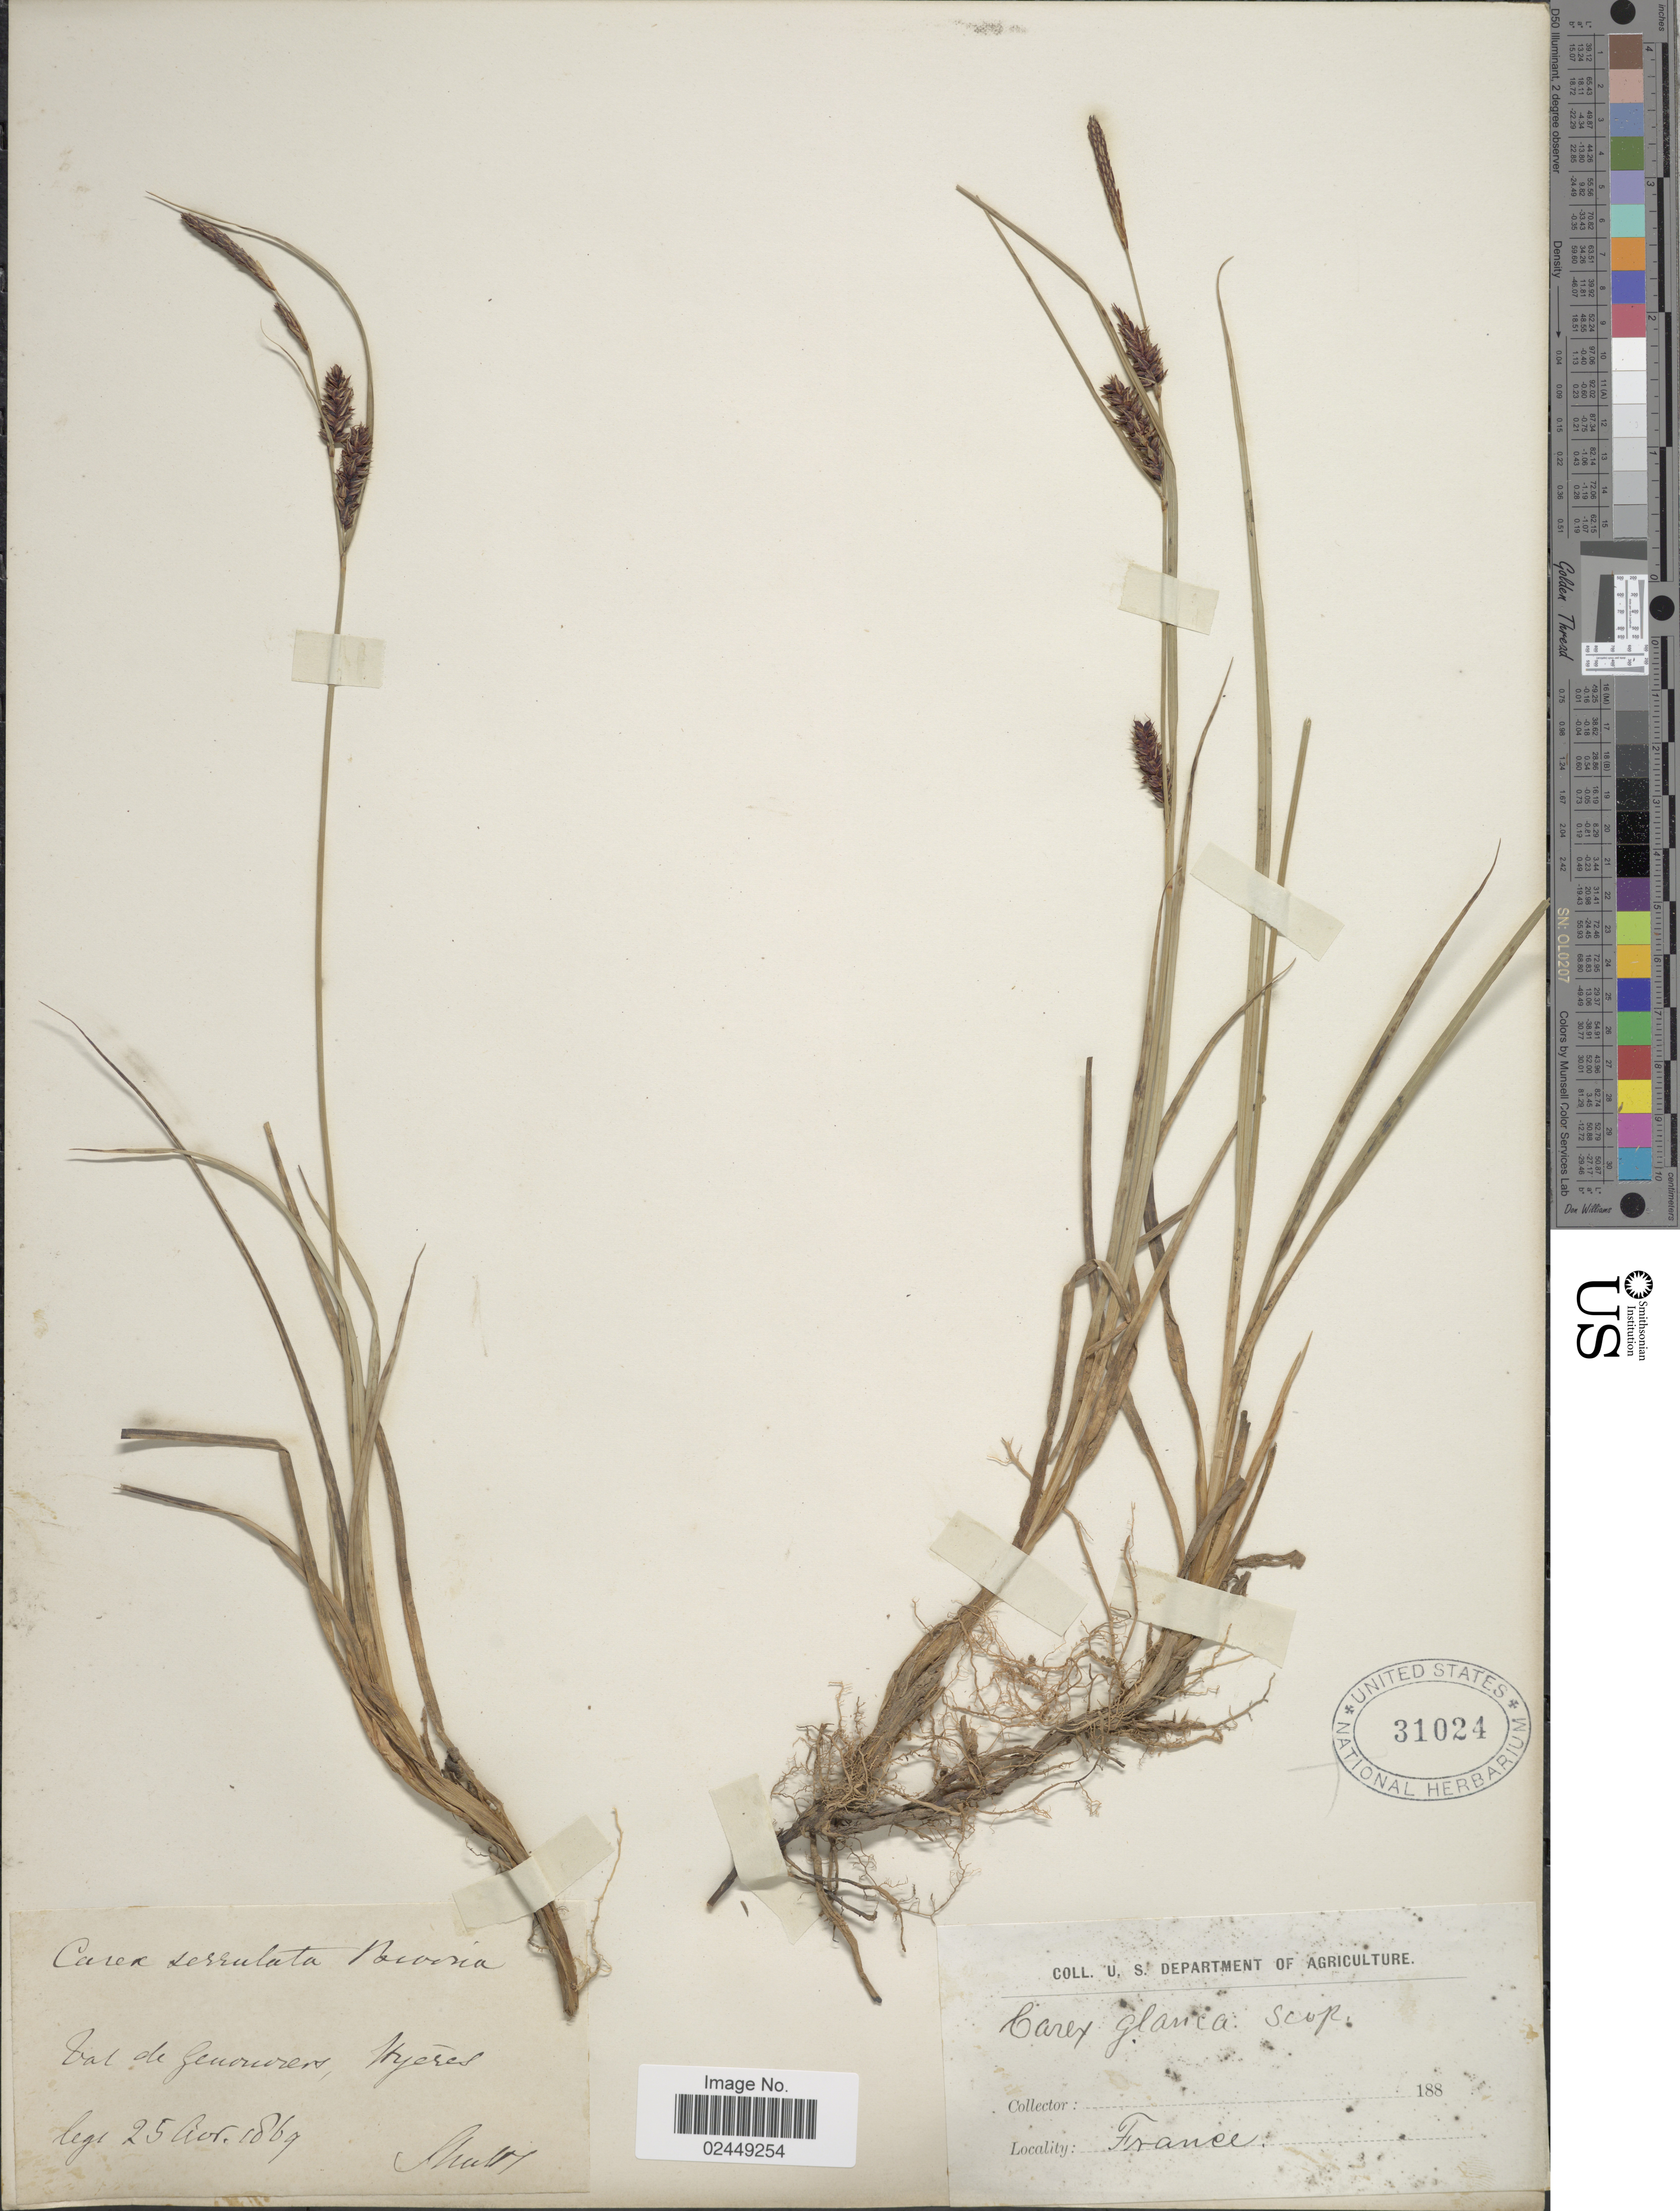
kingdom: Plantae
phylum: Tracheophyta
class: Liliopsida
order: Poales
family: Cyperaceae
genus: Carex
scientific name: Carex flacca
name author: Schreb.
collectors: -. Schultz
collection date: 1869-08-25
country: France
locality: Val de Genoudrer, Styeres [interpreted]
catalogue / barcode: US 31024